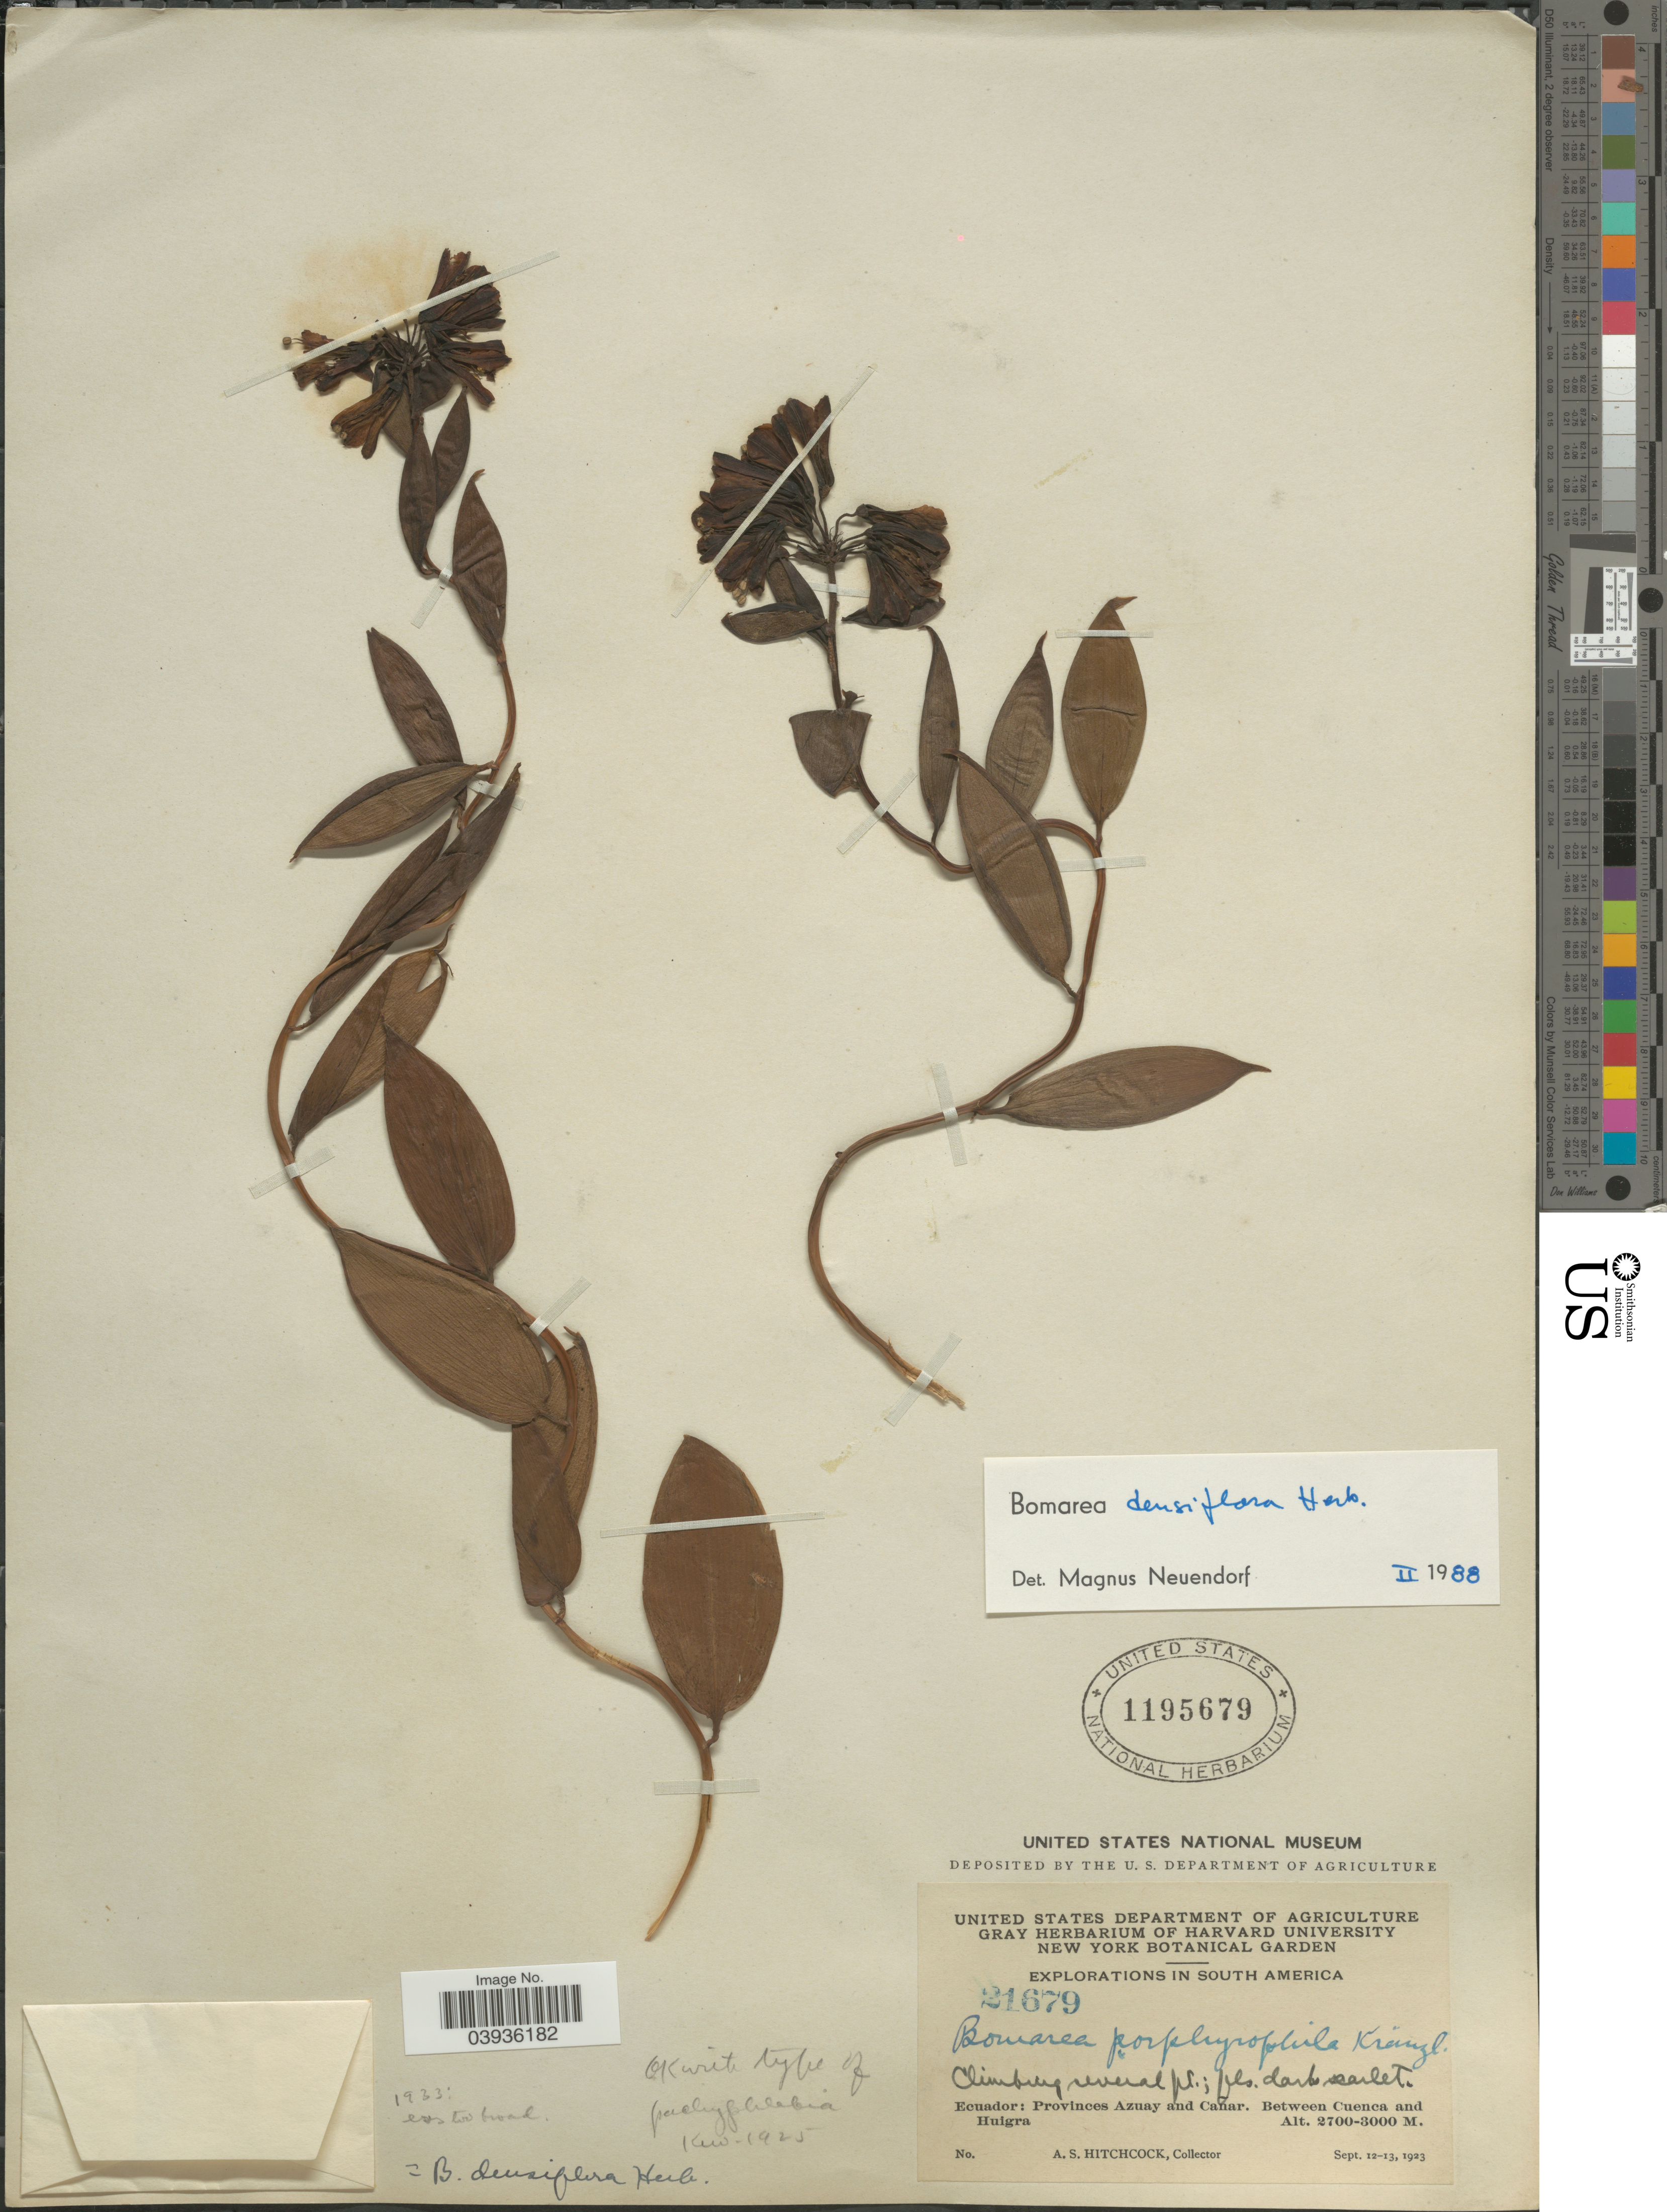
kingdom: Plantae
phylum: Tracheophyta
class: Liliopsida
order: Liliales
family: Alstroemeriaceae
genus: Bomarea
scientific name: Bomarea densiflora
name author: Herb.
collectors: A. S. Hitchcock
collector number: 21679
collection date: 1923-09-12/1923-09-13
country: Ecuador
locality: Provinces Azuay and Cañar. Between Cuenca and Huigra.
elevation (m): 2700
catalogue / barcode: US 1195679